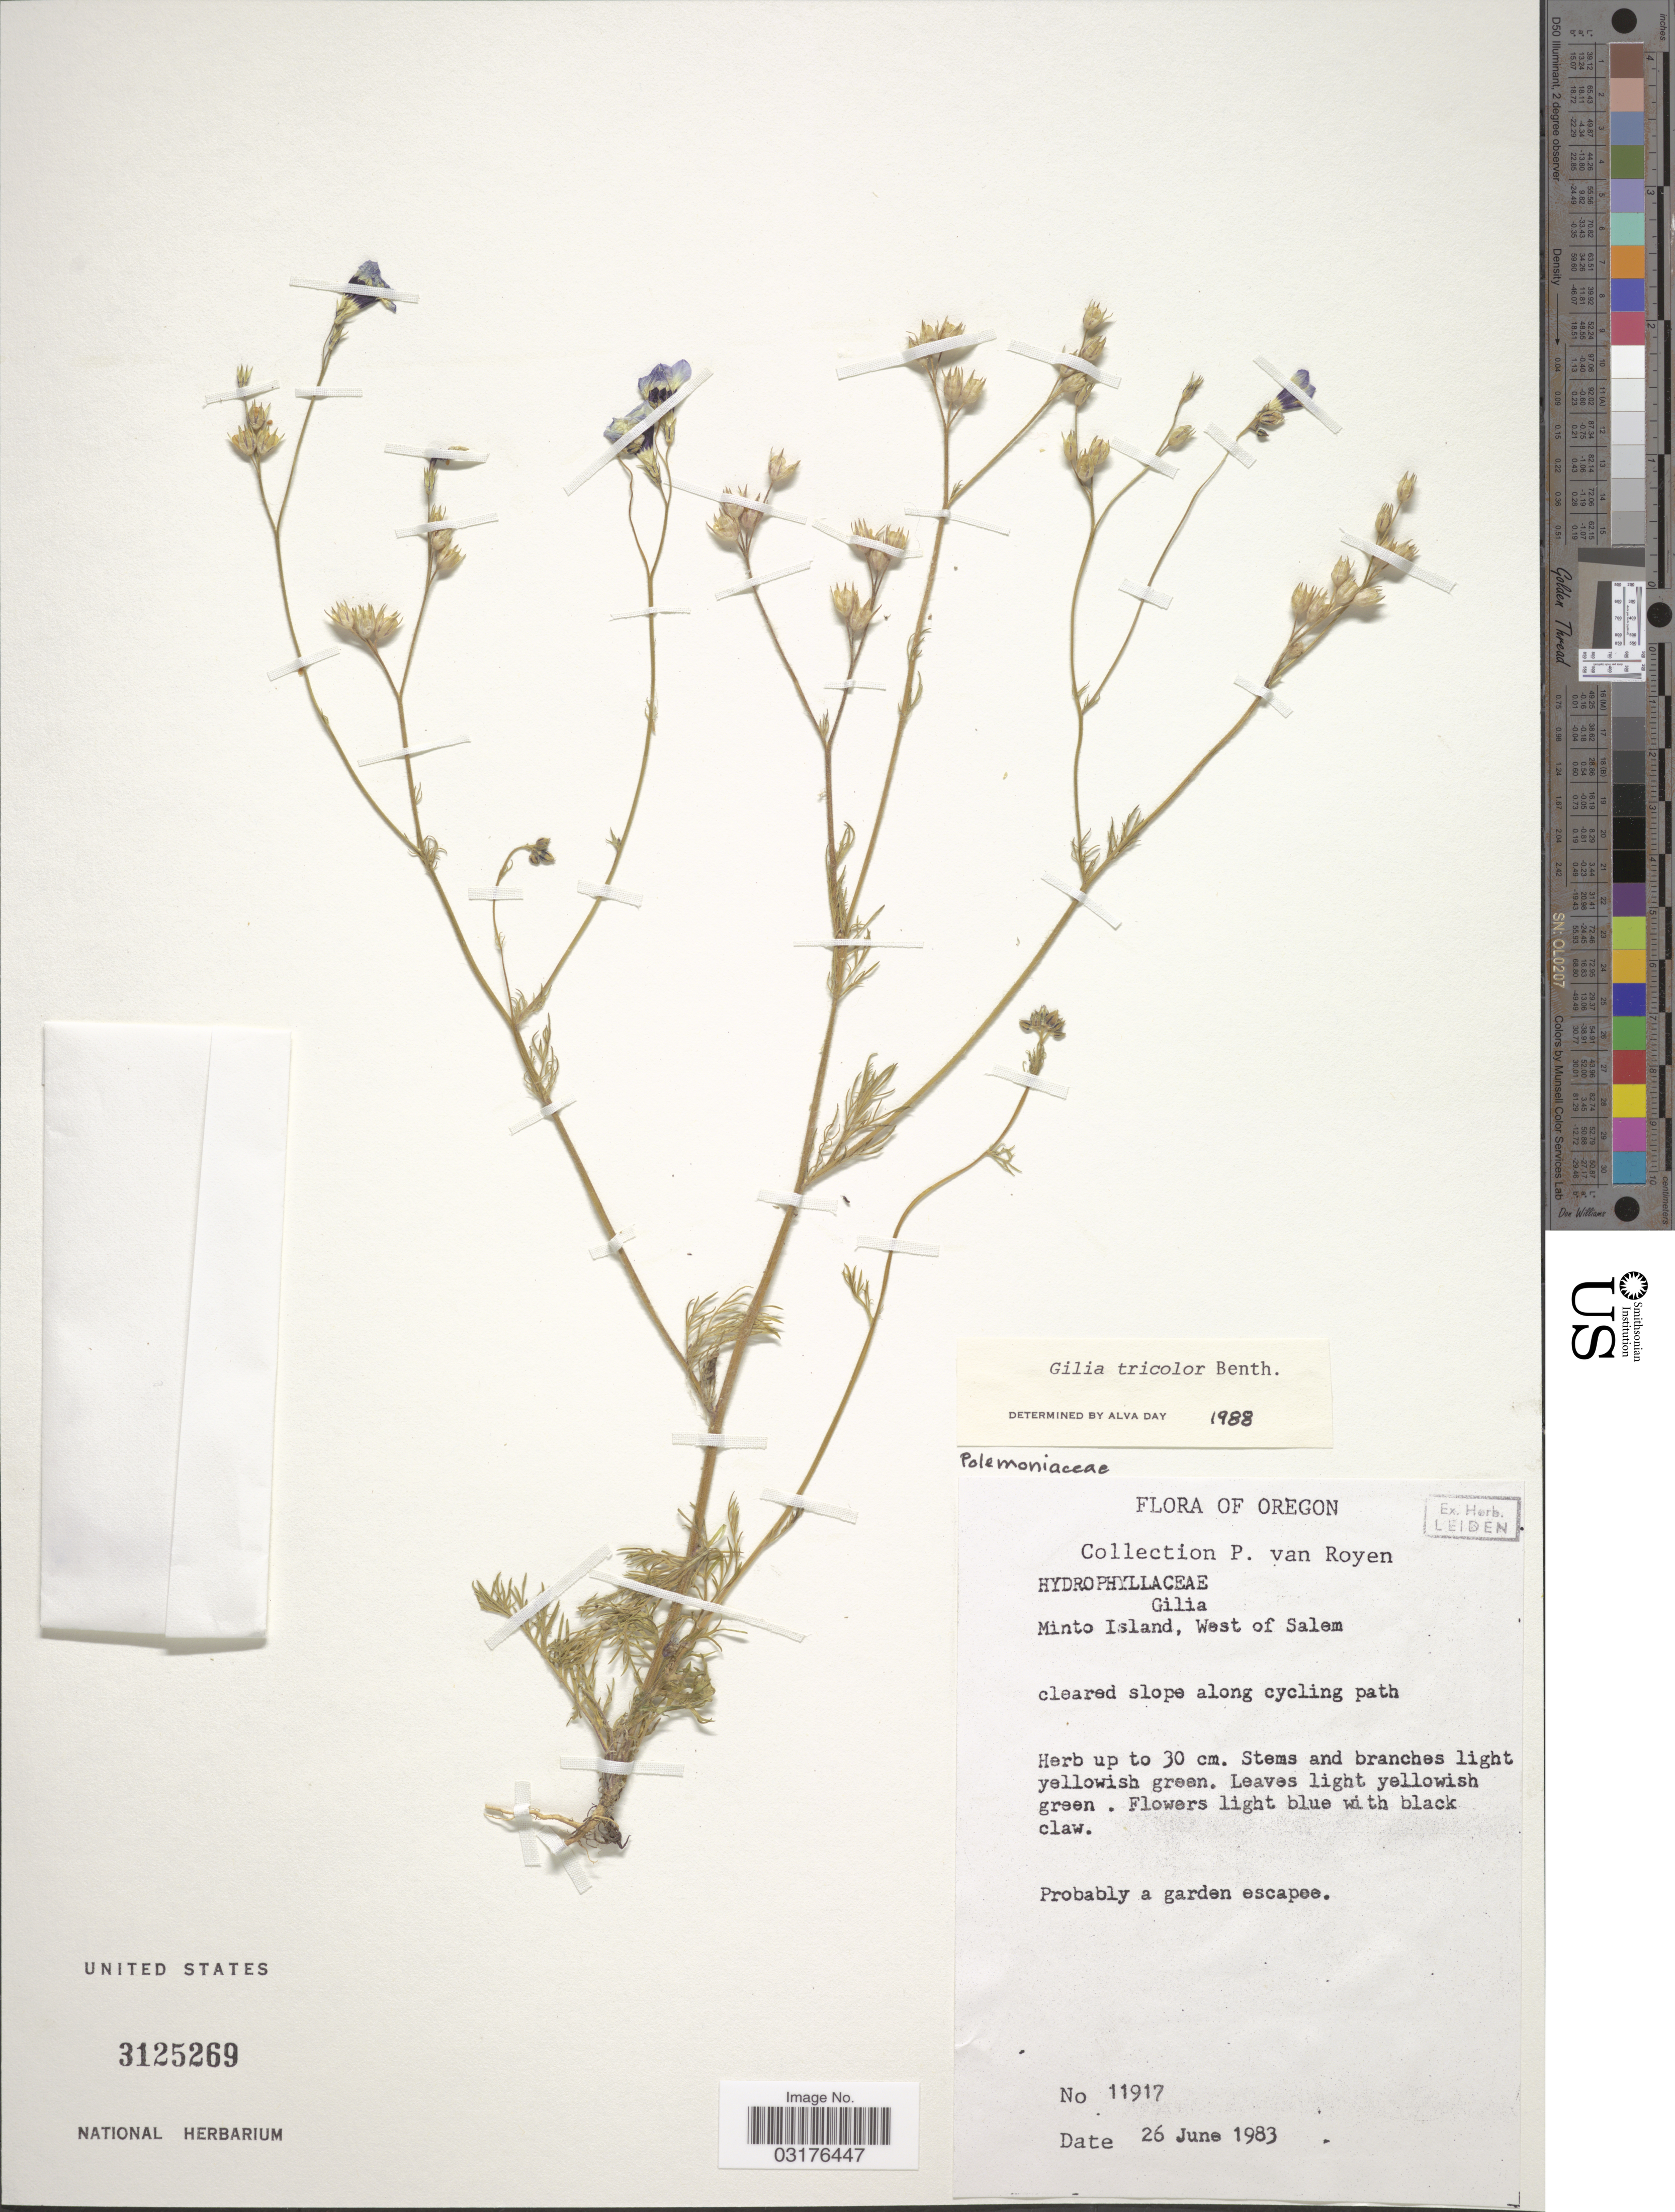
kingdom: Plantae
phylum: Tracheophyta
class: Magnoliopsida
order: Ericales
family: Polemoniaceae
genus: Gilia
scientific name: Gilia tricolor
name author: Benth.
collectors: P. van Royen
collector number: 11917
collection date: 1983-06-26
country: United States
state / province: Oregon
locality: Minto Island, West of Salem.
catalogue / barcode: US 3125269